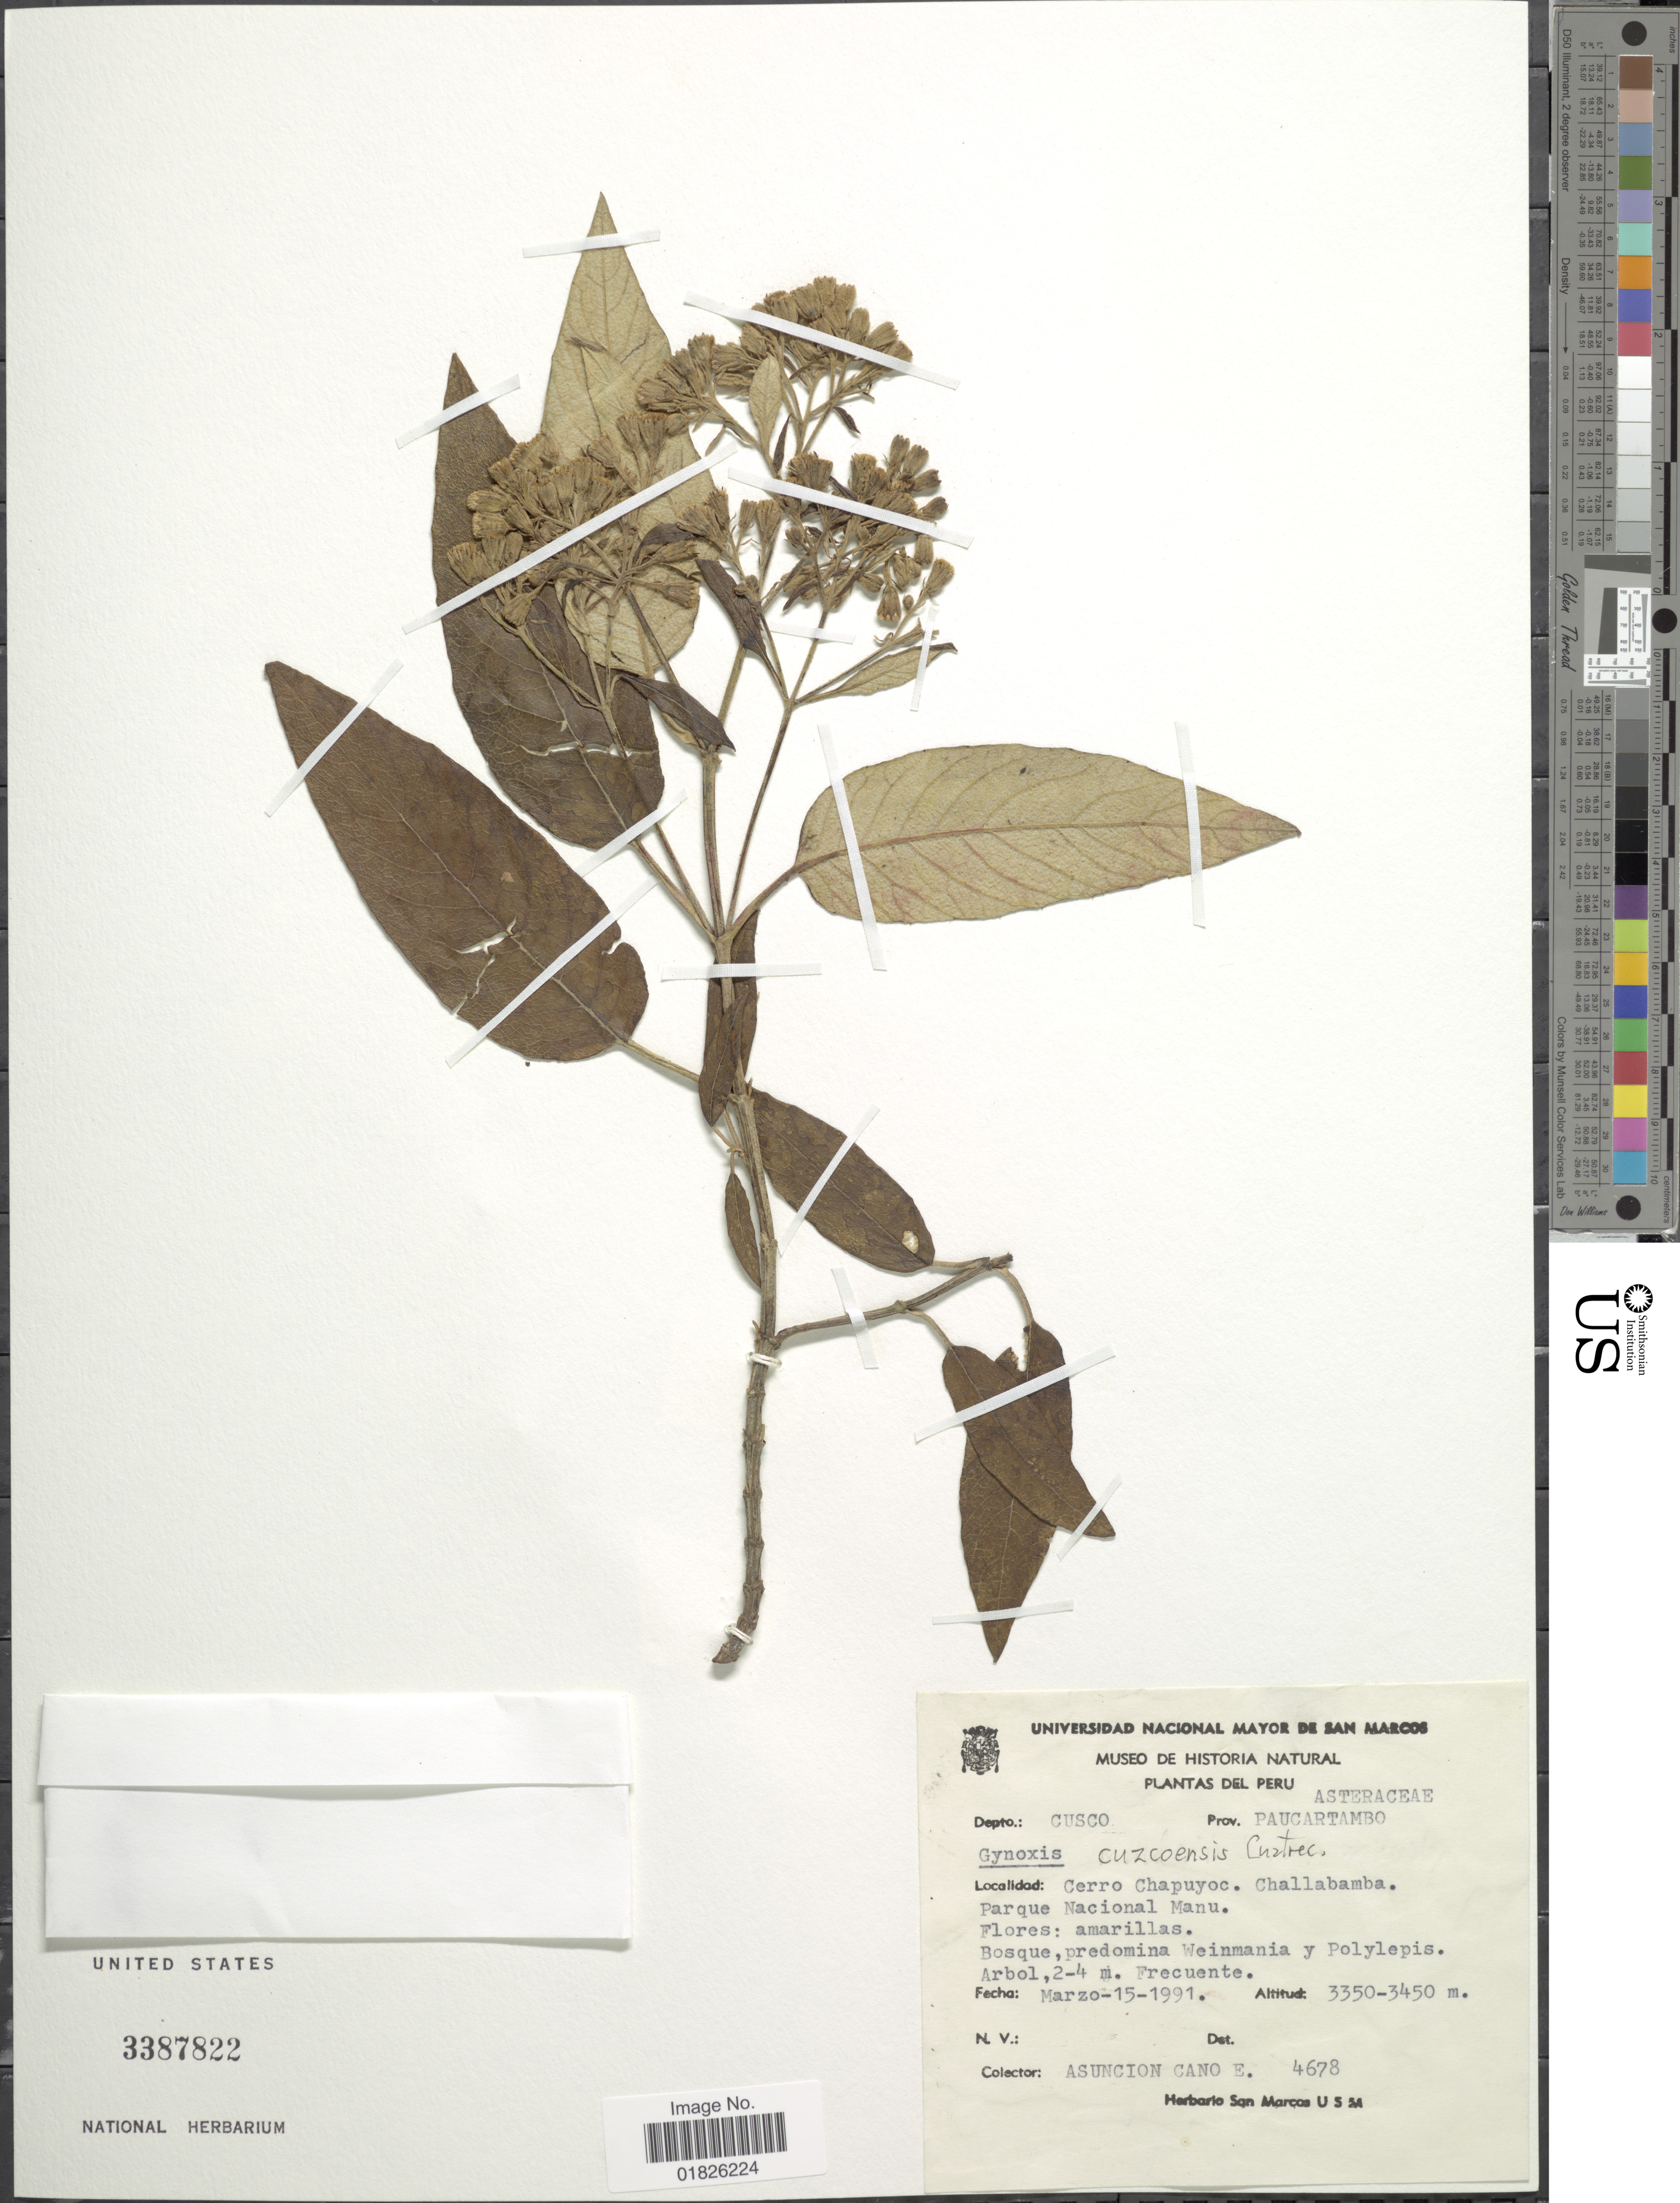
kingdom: Plantae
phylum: Tracheophyta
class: Magnoliopsida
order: Asterales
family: Asteraceae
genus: Gynoxys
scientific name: Gynoxys cuzcoensis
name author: Cuatrec.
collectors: A. Cano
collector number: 4678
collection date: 1991-03-15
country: Peru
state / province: Cusco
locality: Provincia Paucartambo, Cerro Chapuyoc, Challabamba, Parque Nacional Manu.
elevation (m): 3350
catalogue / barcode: US 3387822